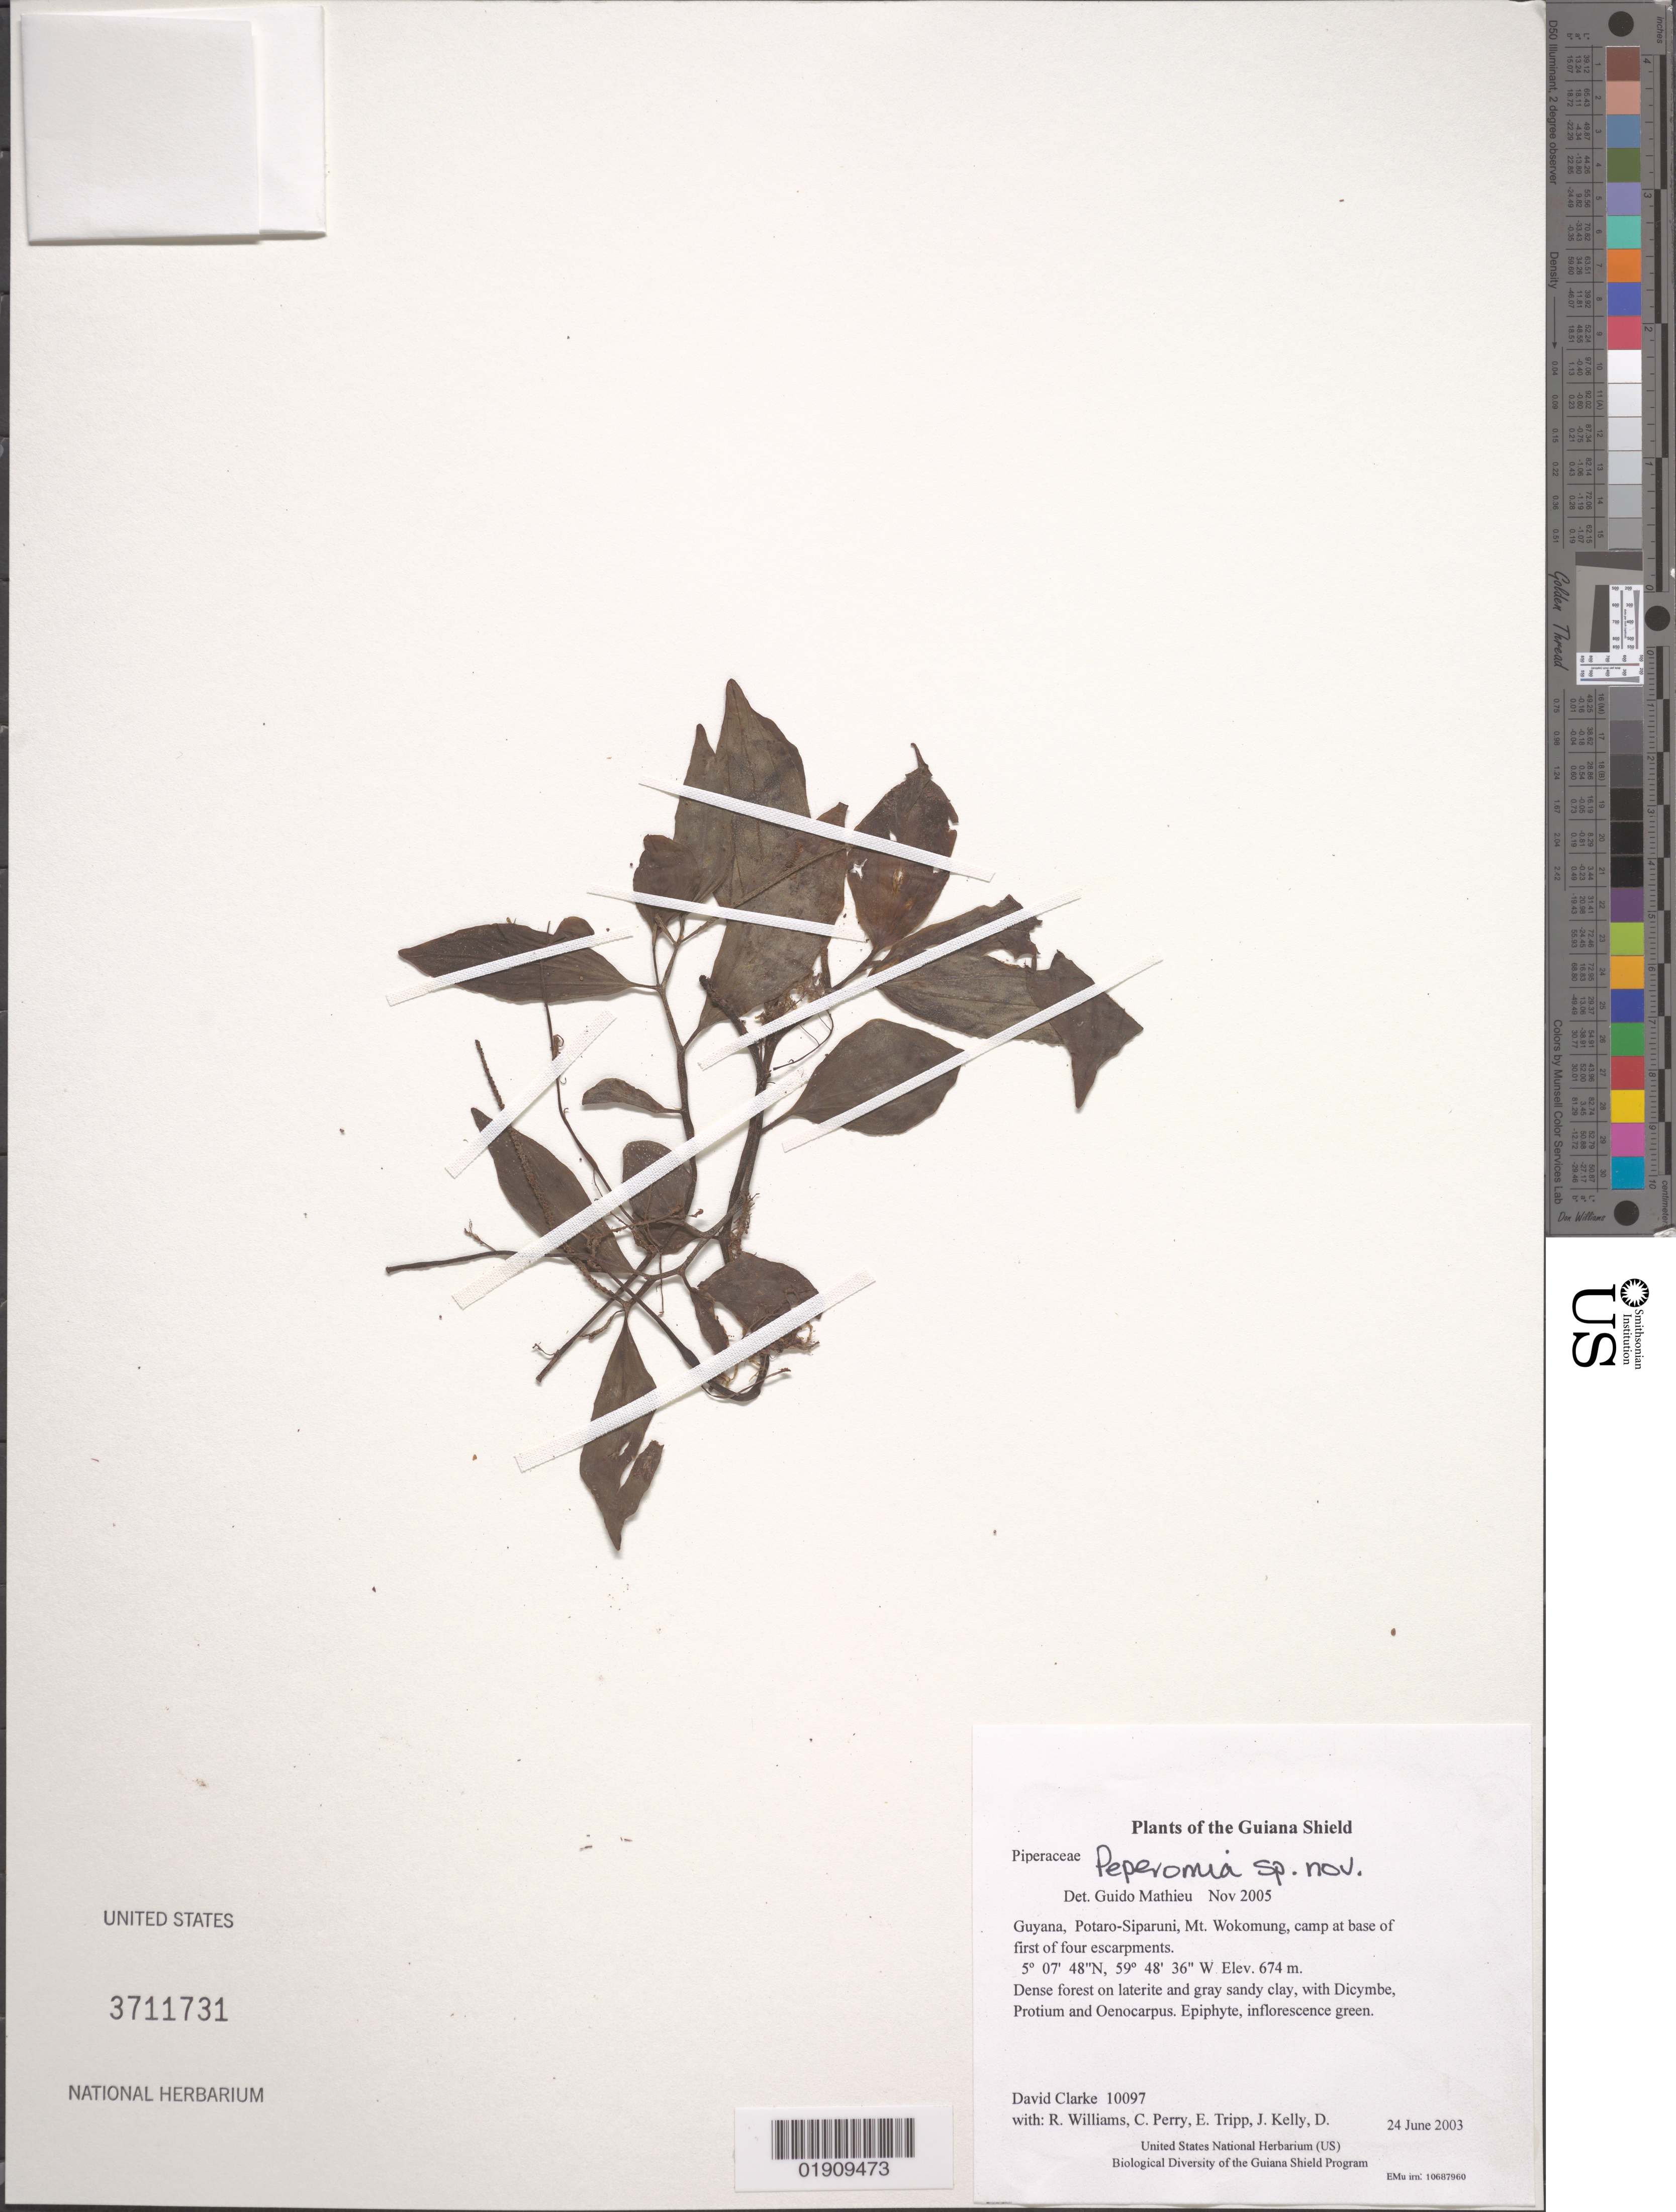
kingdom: Plantae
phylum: Tracheophyta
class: Magnoliopsida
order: Piperales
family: Piperaceae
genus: Peperomia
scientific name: Peperomia sp. nov.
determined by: Mathieu, Guido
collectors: H. D. Clarke, R. Williams, C. Perry, E. Tripp, J. Kelly, D. Gittens & S. R. Stern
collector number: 10097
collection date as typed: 24 June 2003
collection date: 2003-06-24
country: Guyana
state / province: Potaro-Siparuni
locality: Mt. Wokomung, camp at base of first of four escarpments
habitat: Dense forest on laterite and gray sandy clay, with Dicymbe, Protium and Oenocarpus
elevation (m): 674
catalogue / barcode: US 3711731